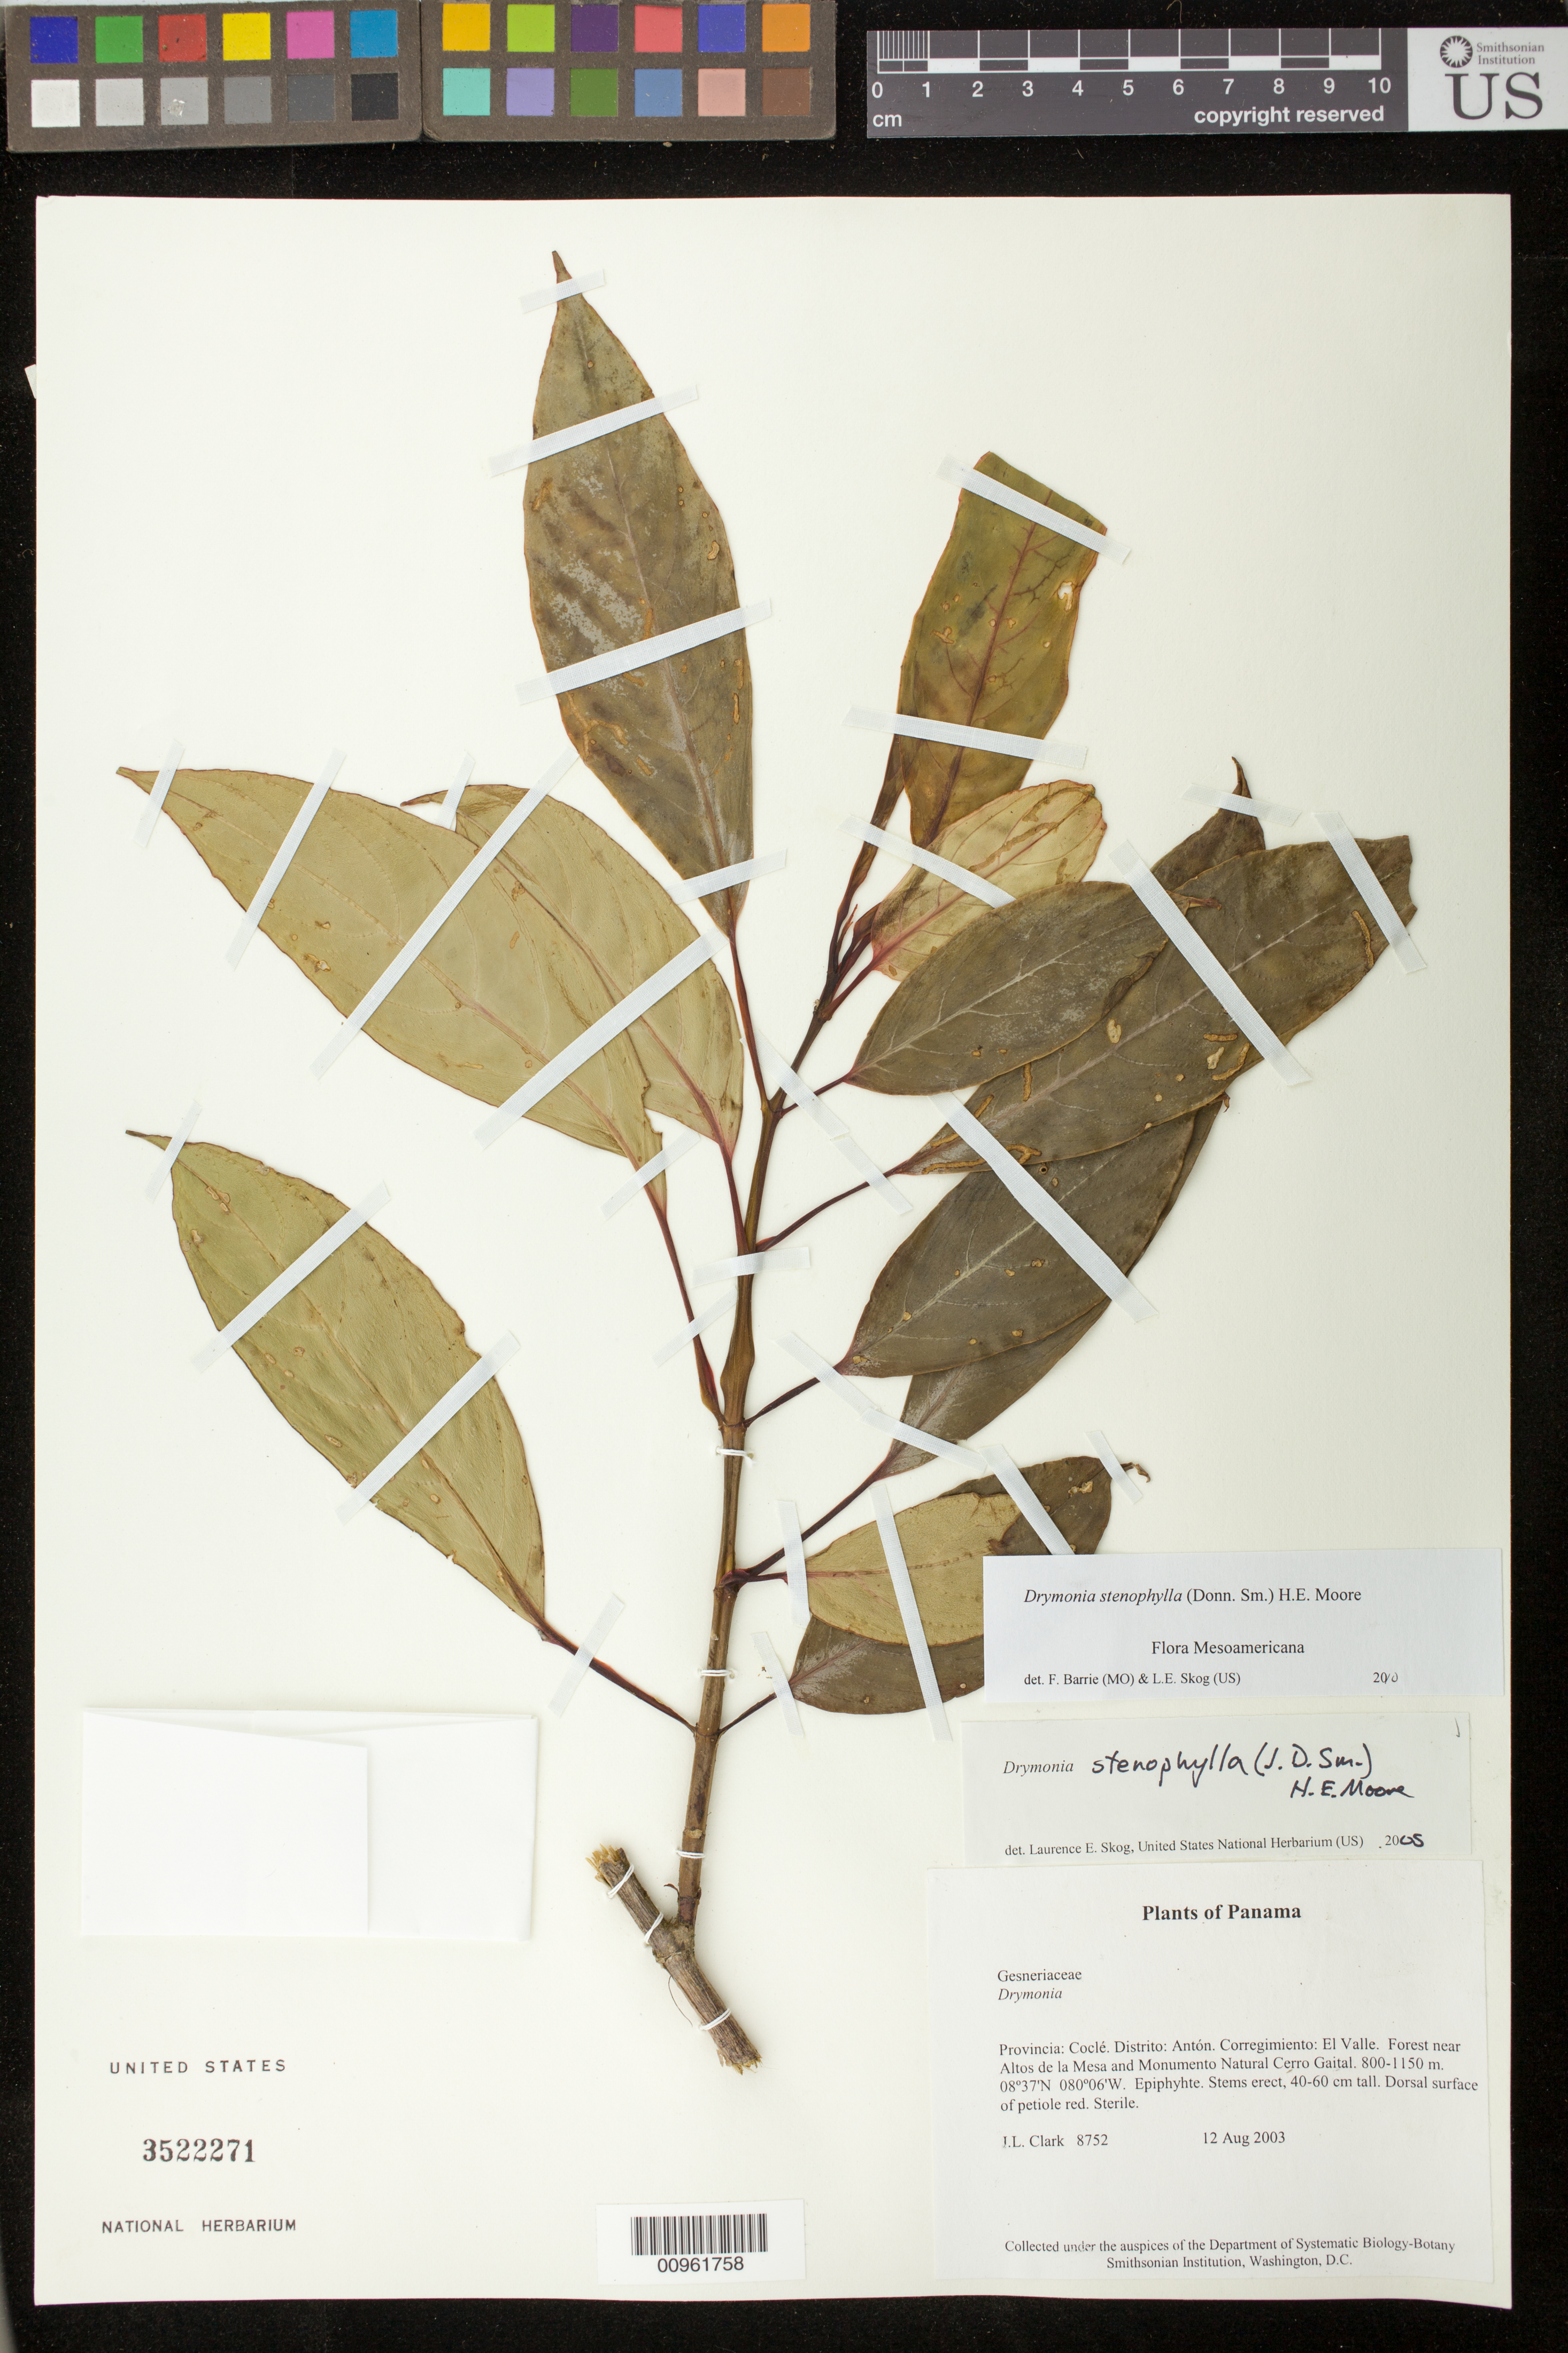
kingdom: Plantae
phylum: Tracheophyta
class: Magnoliopsida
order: Lamiales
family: Gesneriaceae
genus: Drymonia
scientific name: Drymonia stenophylla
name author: (Donn. Sm.) H.E. Moore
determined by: Skog, Laurence E.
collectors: J. L. Clark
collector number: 8752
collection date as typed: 12 Aug 2003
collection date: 2003-08-12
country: Panama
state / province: Coclé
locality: Antón. Corregimiento: El Valle. Forest near Altos de la Mesa and Monumento Natural Cerro Gaital.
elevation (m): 800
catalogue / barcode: US 3522271